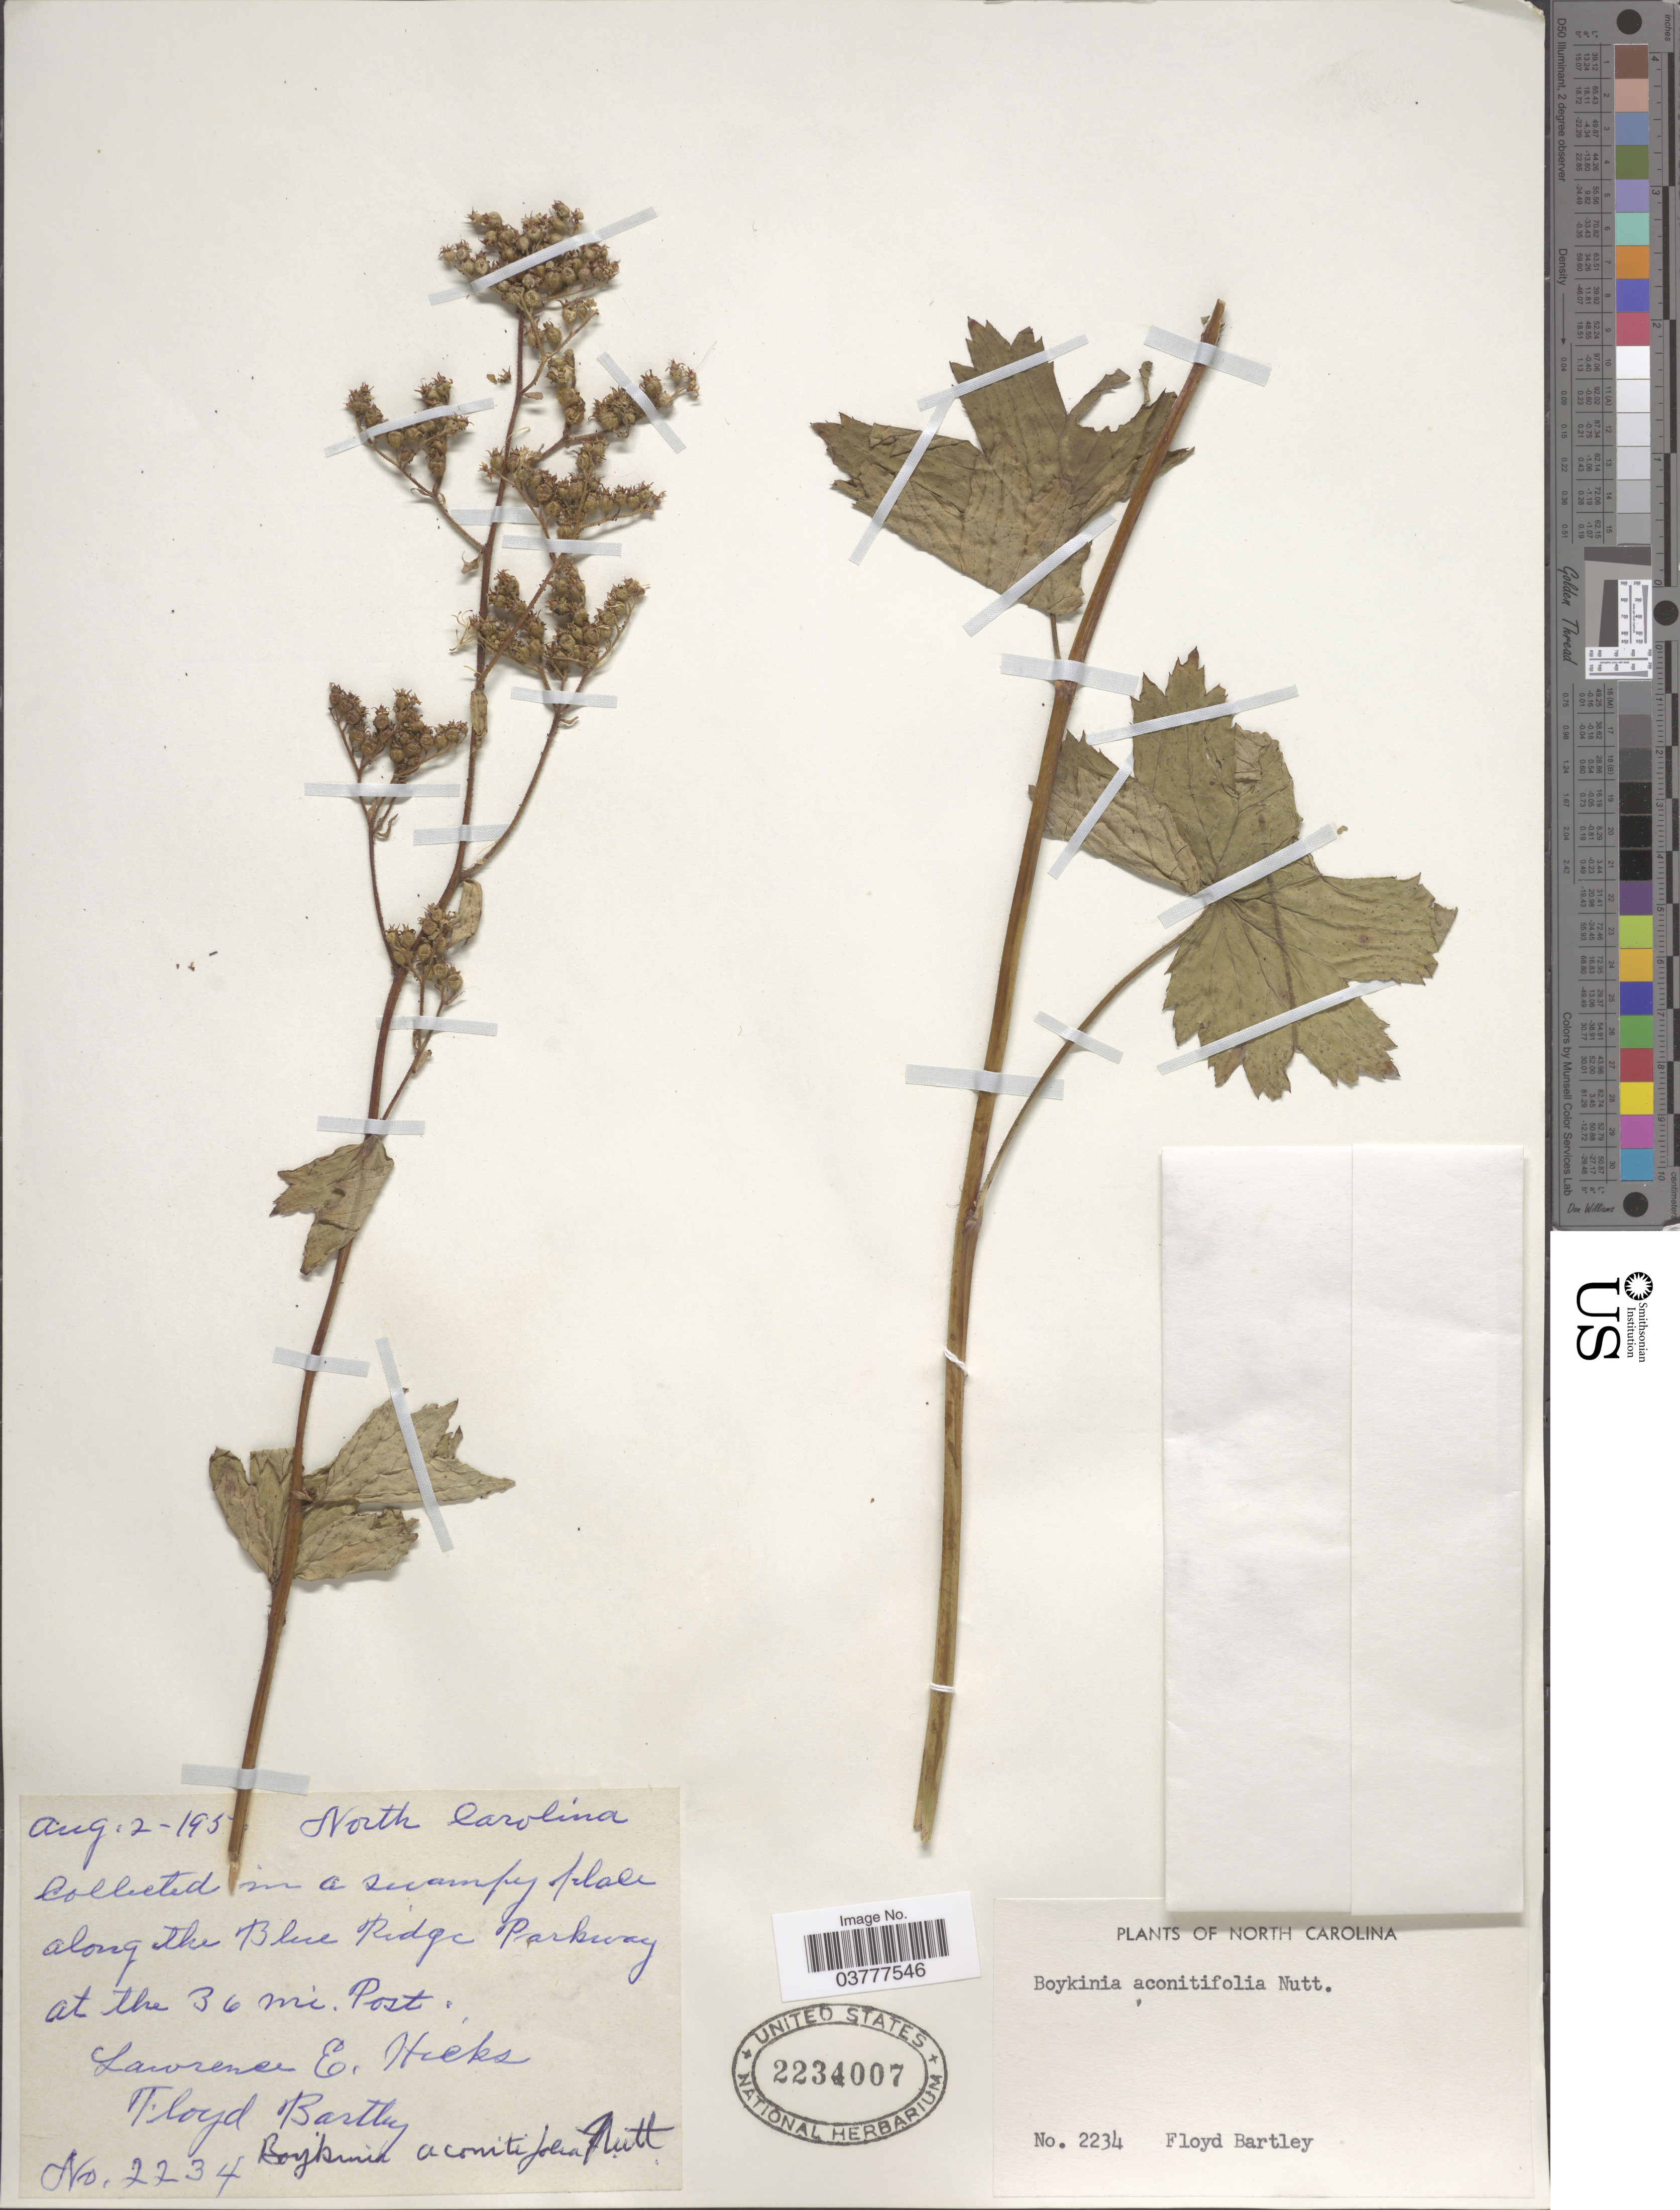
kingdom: Plantae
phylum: Tracheophyta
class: Magnoliopsida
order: Saxifragales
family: Saxifragaceae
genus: Boykinia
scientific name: Boykinia aconitifolia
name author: Nutt.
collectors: L. E. Hicks & F. Bartley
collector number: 2234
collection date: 1951-08-02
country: United States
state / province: North Carolina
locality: Along the Blue Ridge Parkway at the 36 mi. Post.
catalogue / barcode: US 2234007